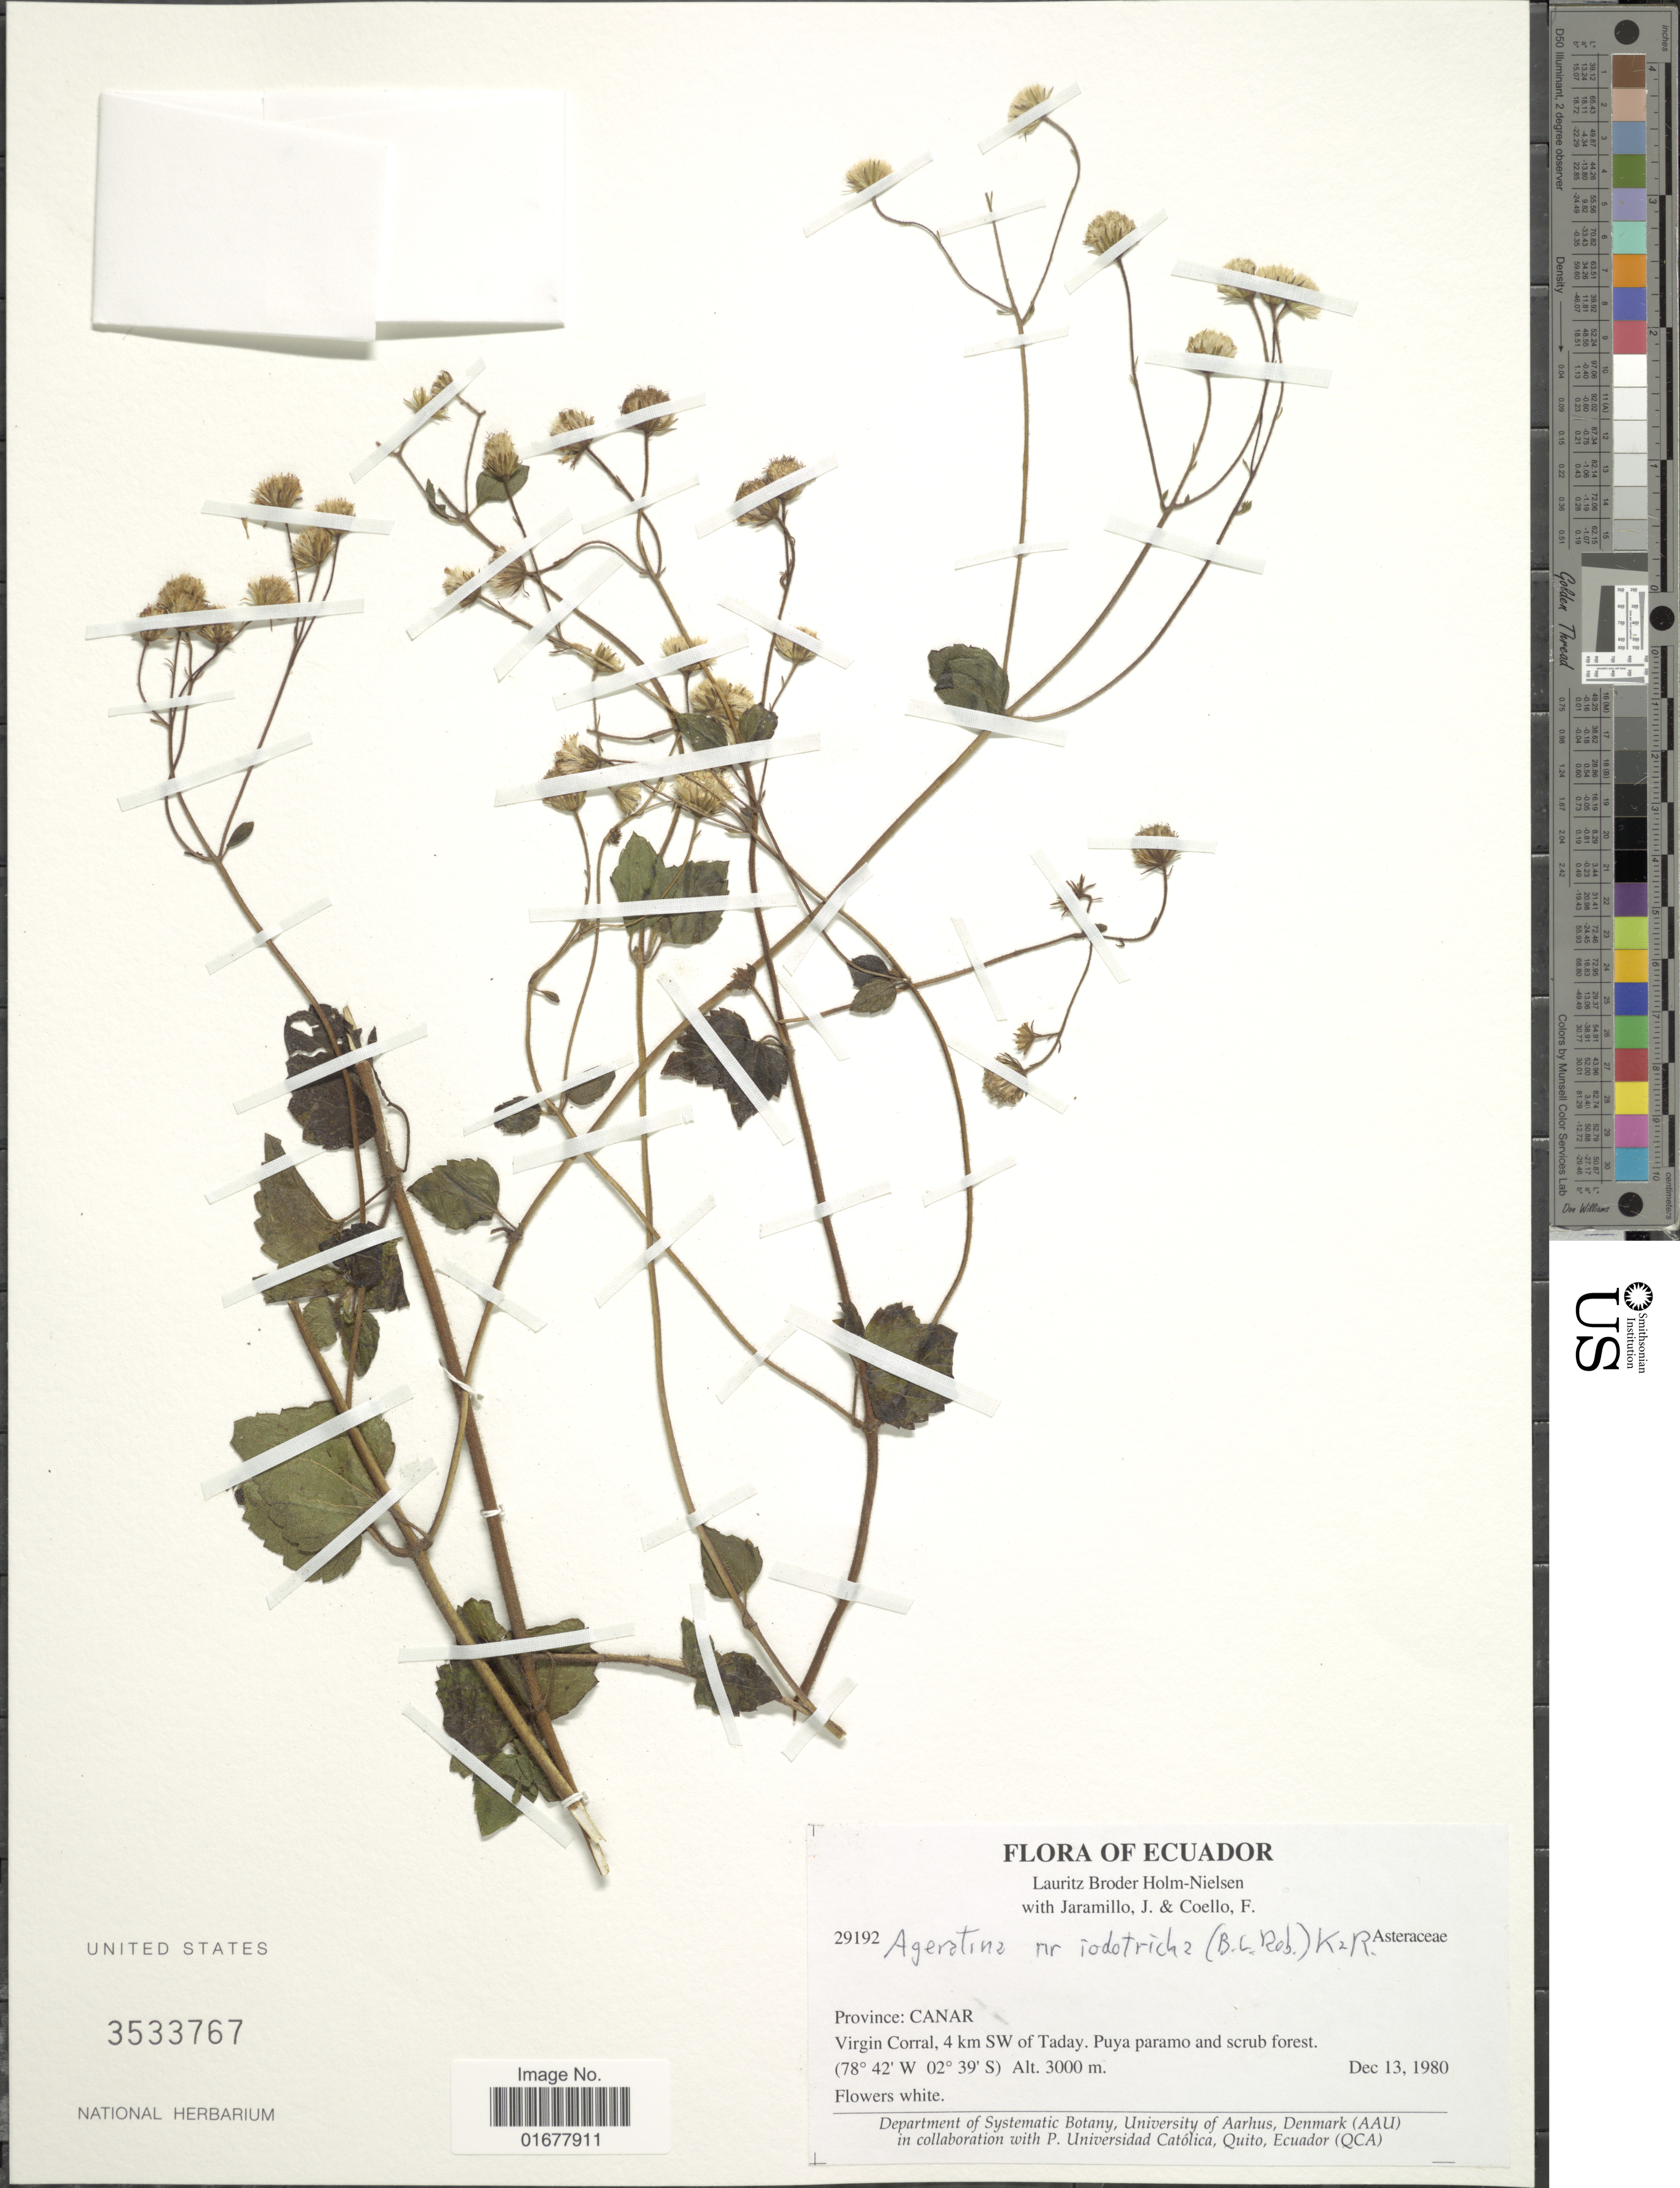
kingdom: Plantae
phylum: Tracheophyta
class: Magnoliopsida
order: Asterales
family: Asteraceae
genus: Ageratina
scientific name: Ageratina iodotricha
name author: (B.L. Rob.) R.M. King & H. Rob.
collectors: L. B. Holm-Nielsen, J. Jaramillo & F. Coello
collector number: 29192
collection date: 1980-12-13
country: Ecuador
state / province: Cañar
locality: Province: Canar, Virgin Corral, 4 km SW of Taday, Puya paramo and scrub forest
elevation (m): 3000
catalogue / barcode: US 3533767